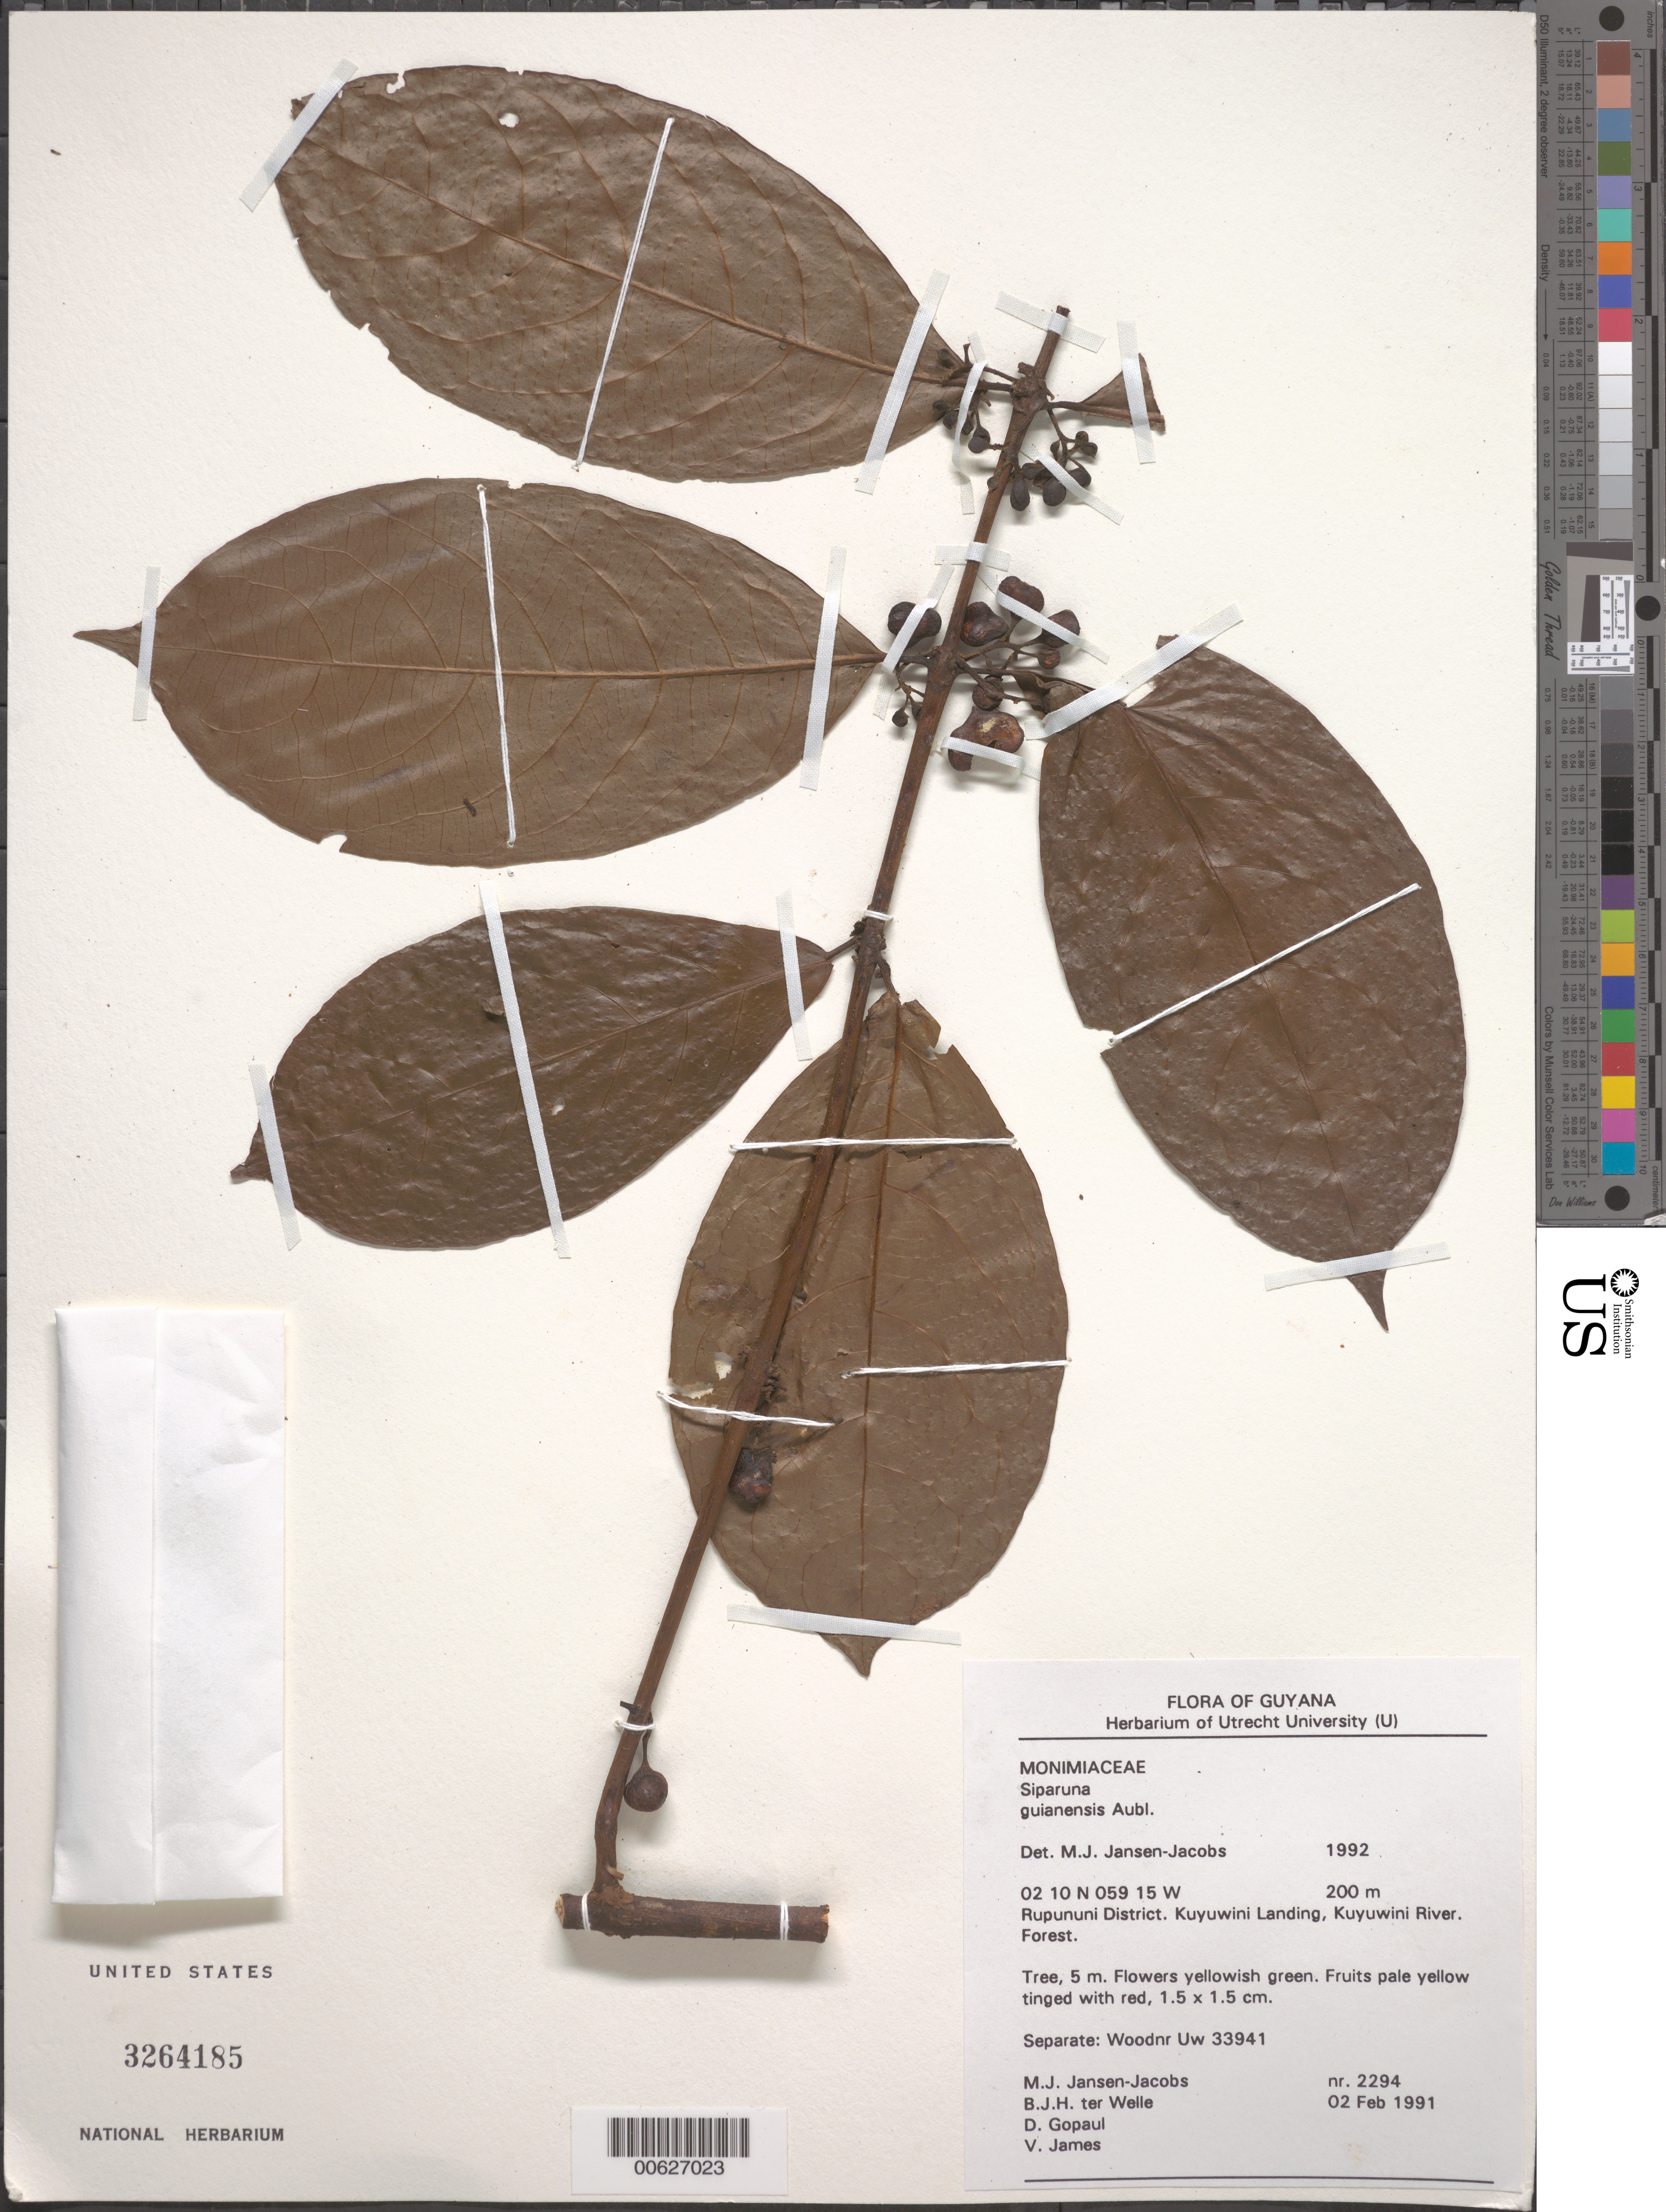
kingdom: Plantae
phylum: Tracheophyta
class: Magnoliopsida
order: Laurales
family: Siparunaceae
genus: Siparuna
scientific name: Siparuna guianensis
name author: Aubl.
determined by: Jansen-Jacobs, M. J., (U), Nationaal Herbarium Nederland, Utrecht University branch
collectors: M. J. Jansen-Jacobs, B. Welle, D. Gopaul & V. James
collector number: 2294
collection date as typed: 2-Feb-91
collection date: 1991-02-02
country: Guyana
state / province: U. Takutu-U. Essequibo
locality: Kuyuwini Landing, Kuyuwini River, Rupununi District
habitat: Forest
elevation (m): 200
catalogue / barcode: US 3264185